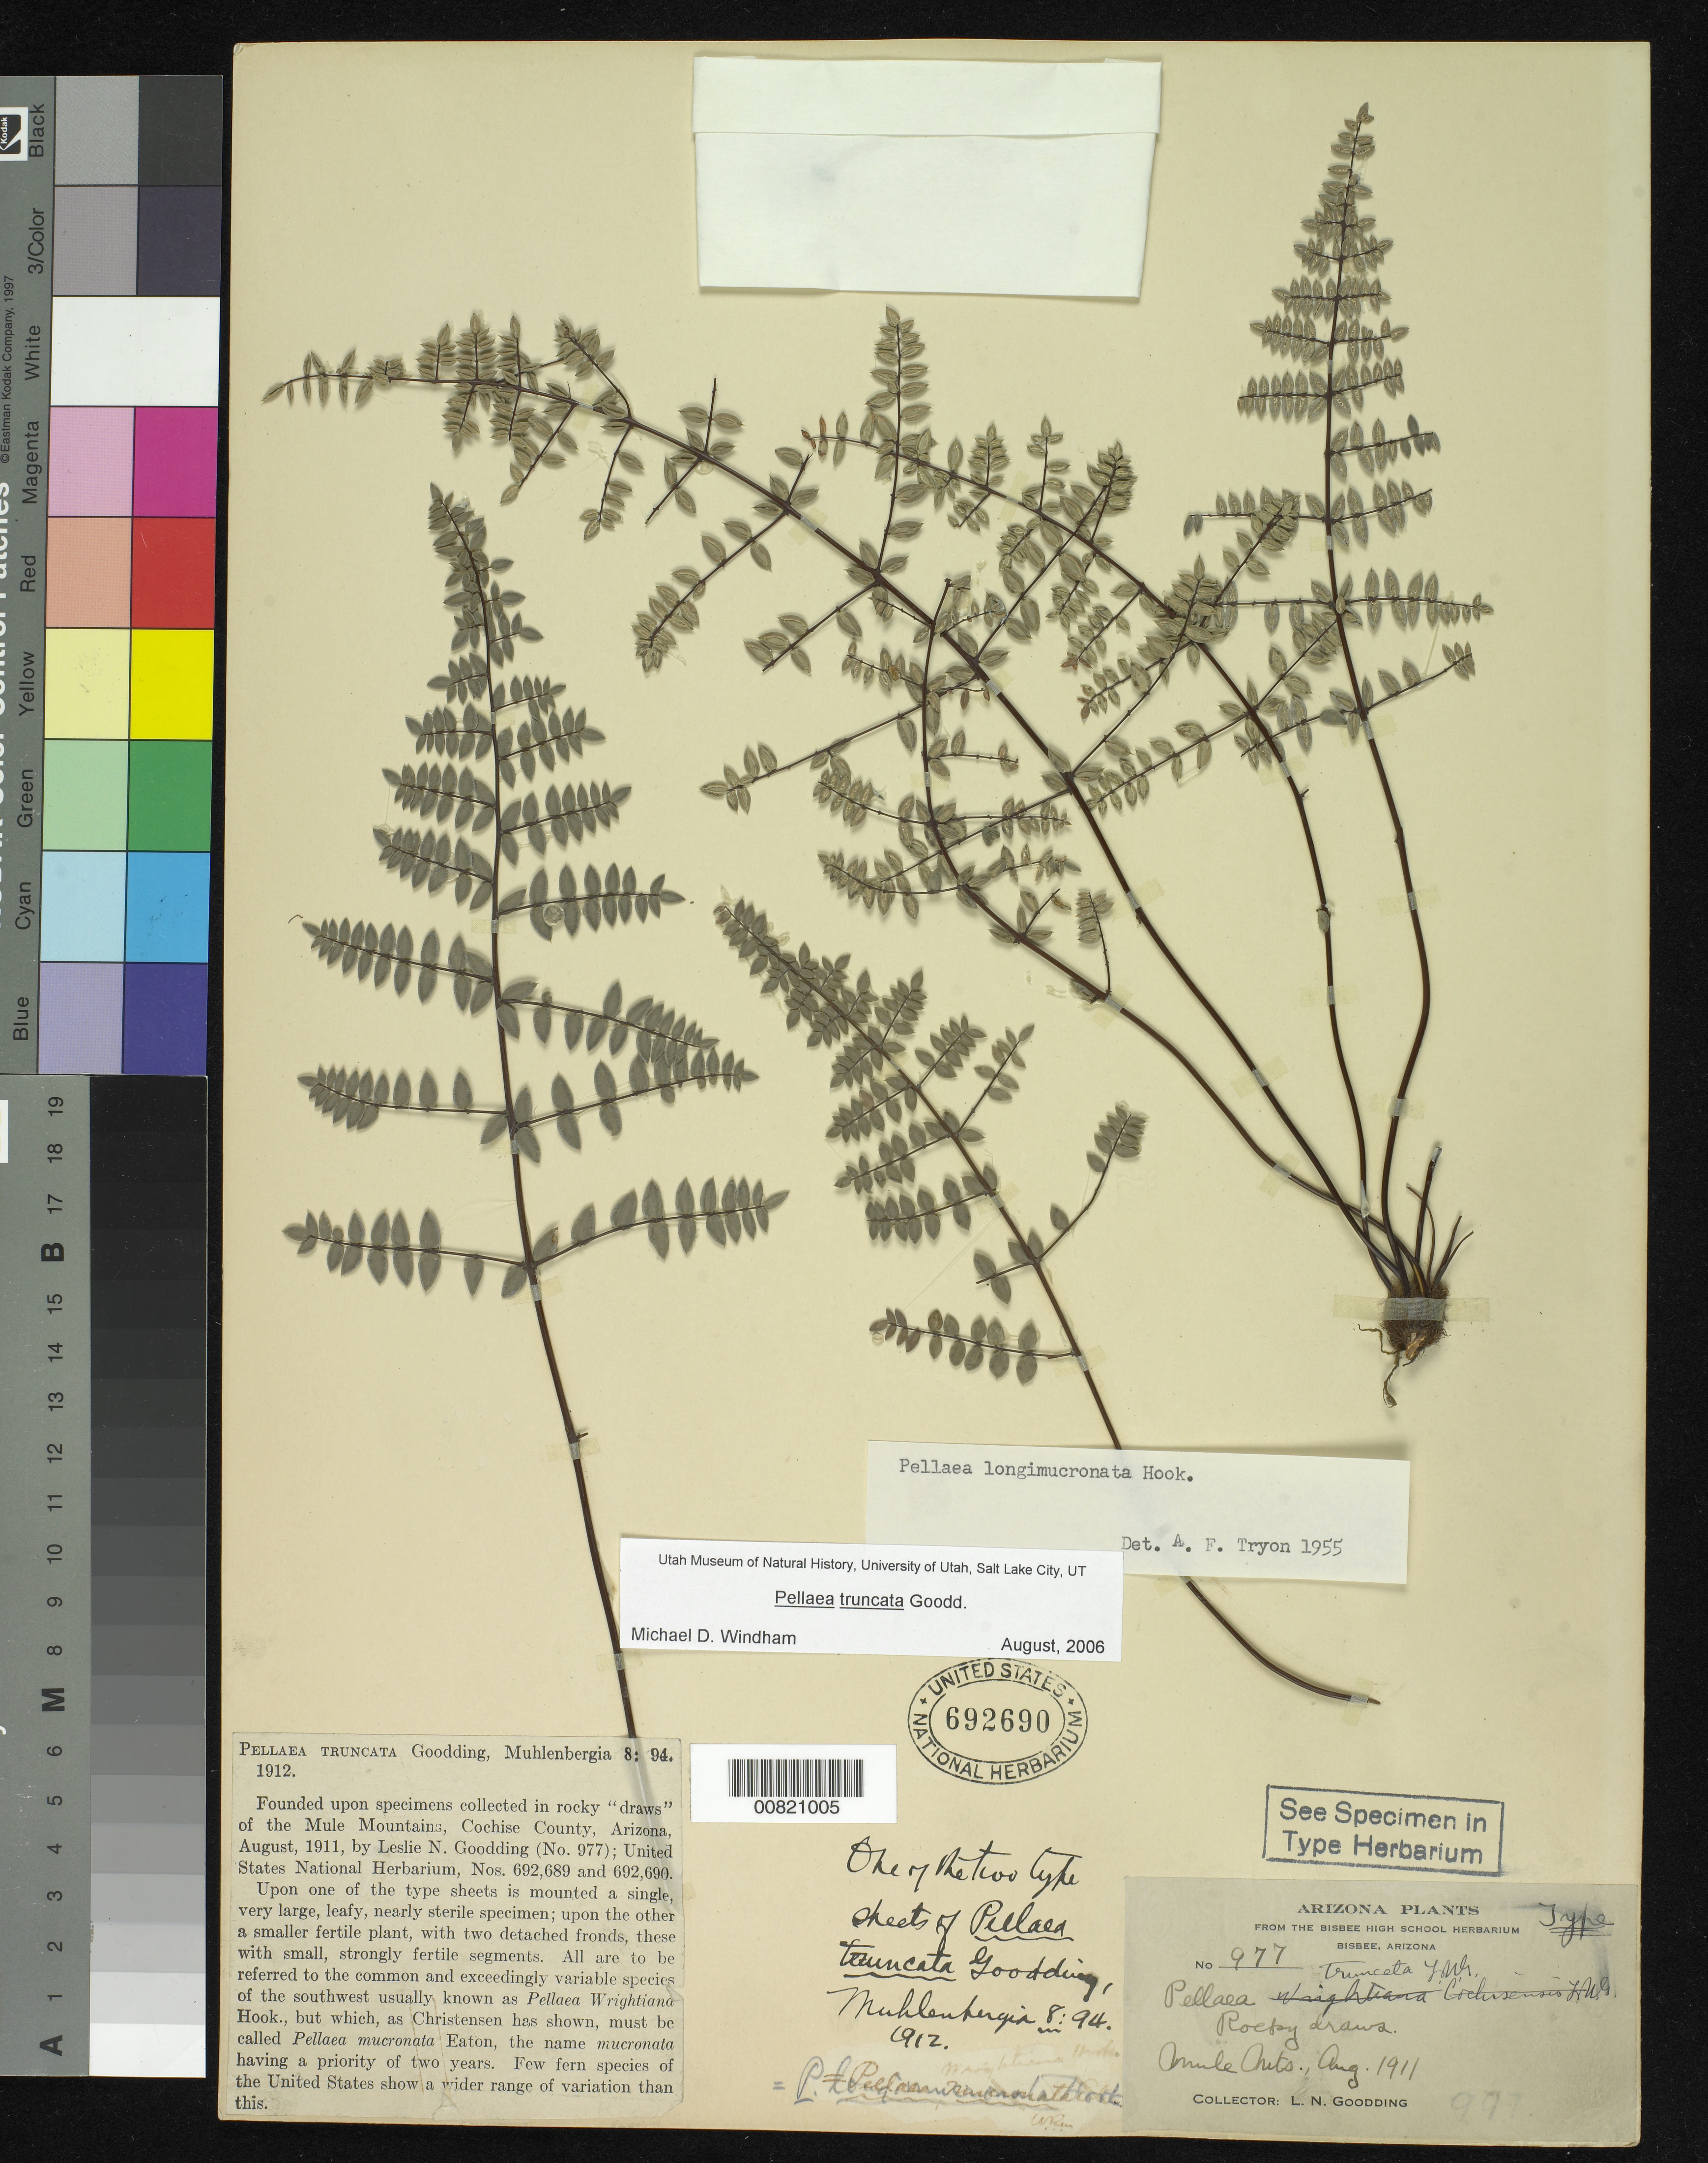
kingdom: Plantae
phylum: Tracheophyta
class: Polypodiopsida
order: Polypodiales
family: Pteridaceae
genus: Pellaea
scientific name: Pellaea truncata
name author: Goodd.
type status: Isotype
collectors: L. N. Goodding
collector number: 977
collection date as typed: Aug 1911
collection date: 1911-08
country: United States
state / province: Arizona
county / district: Cochise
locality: Bisbee, Mule Mountains.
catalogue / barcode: US 692690